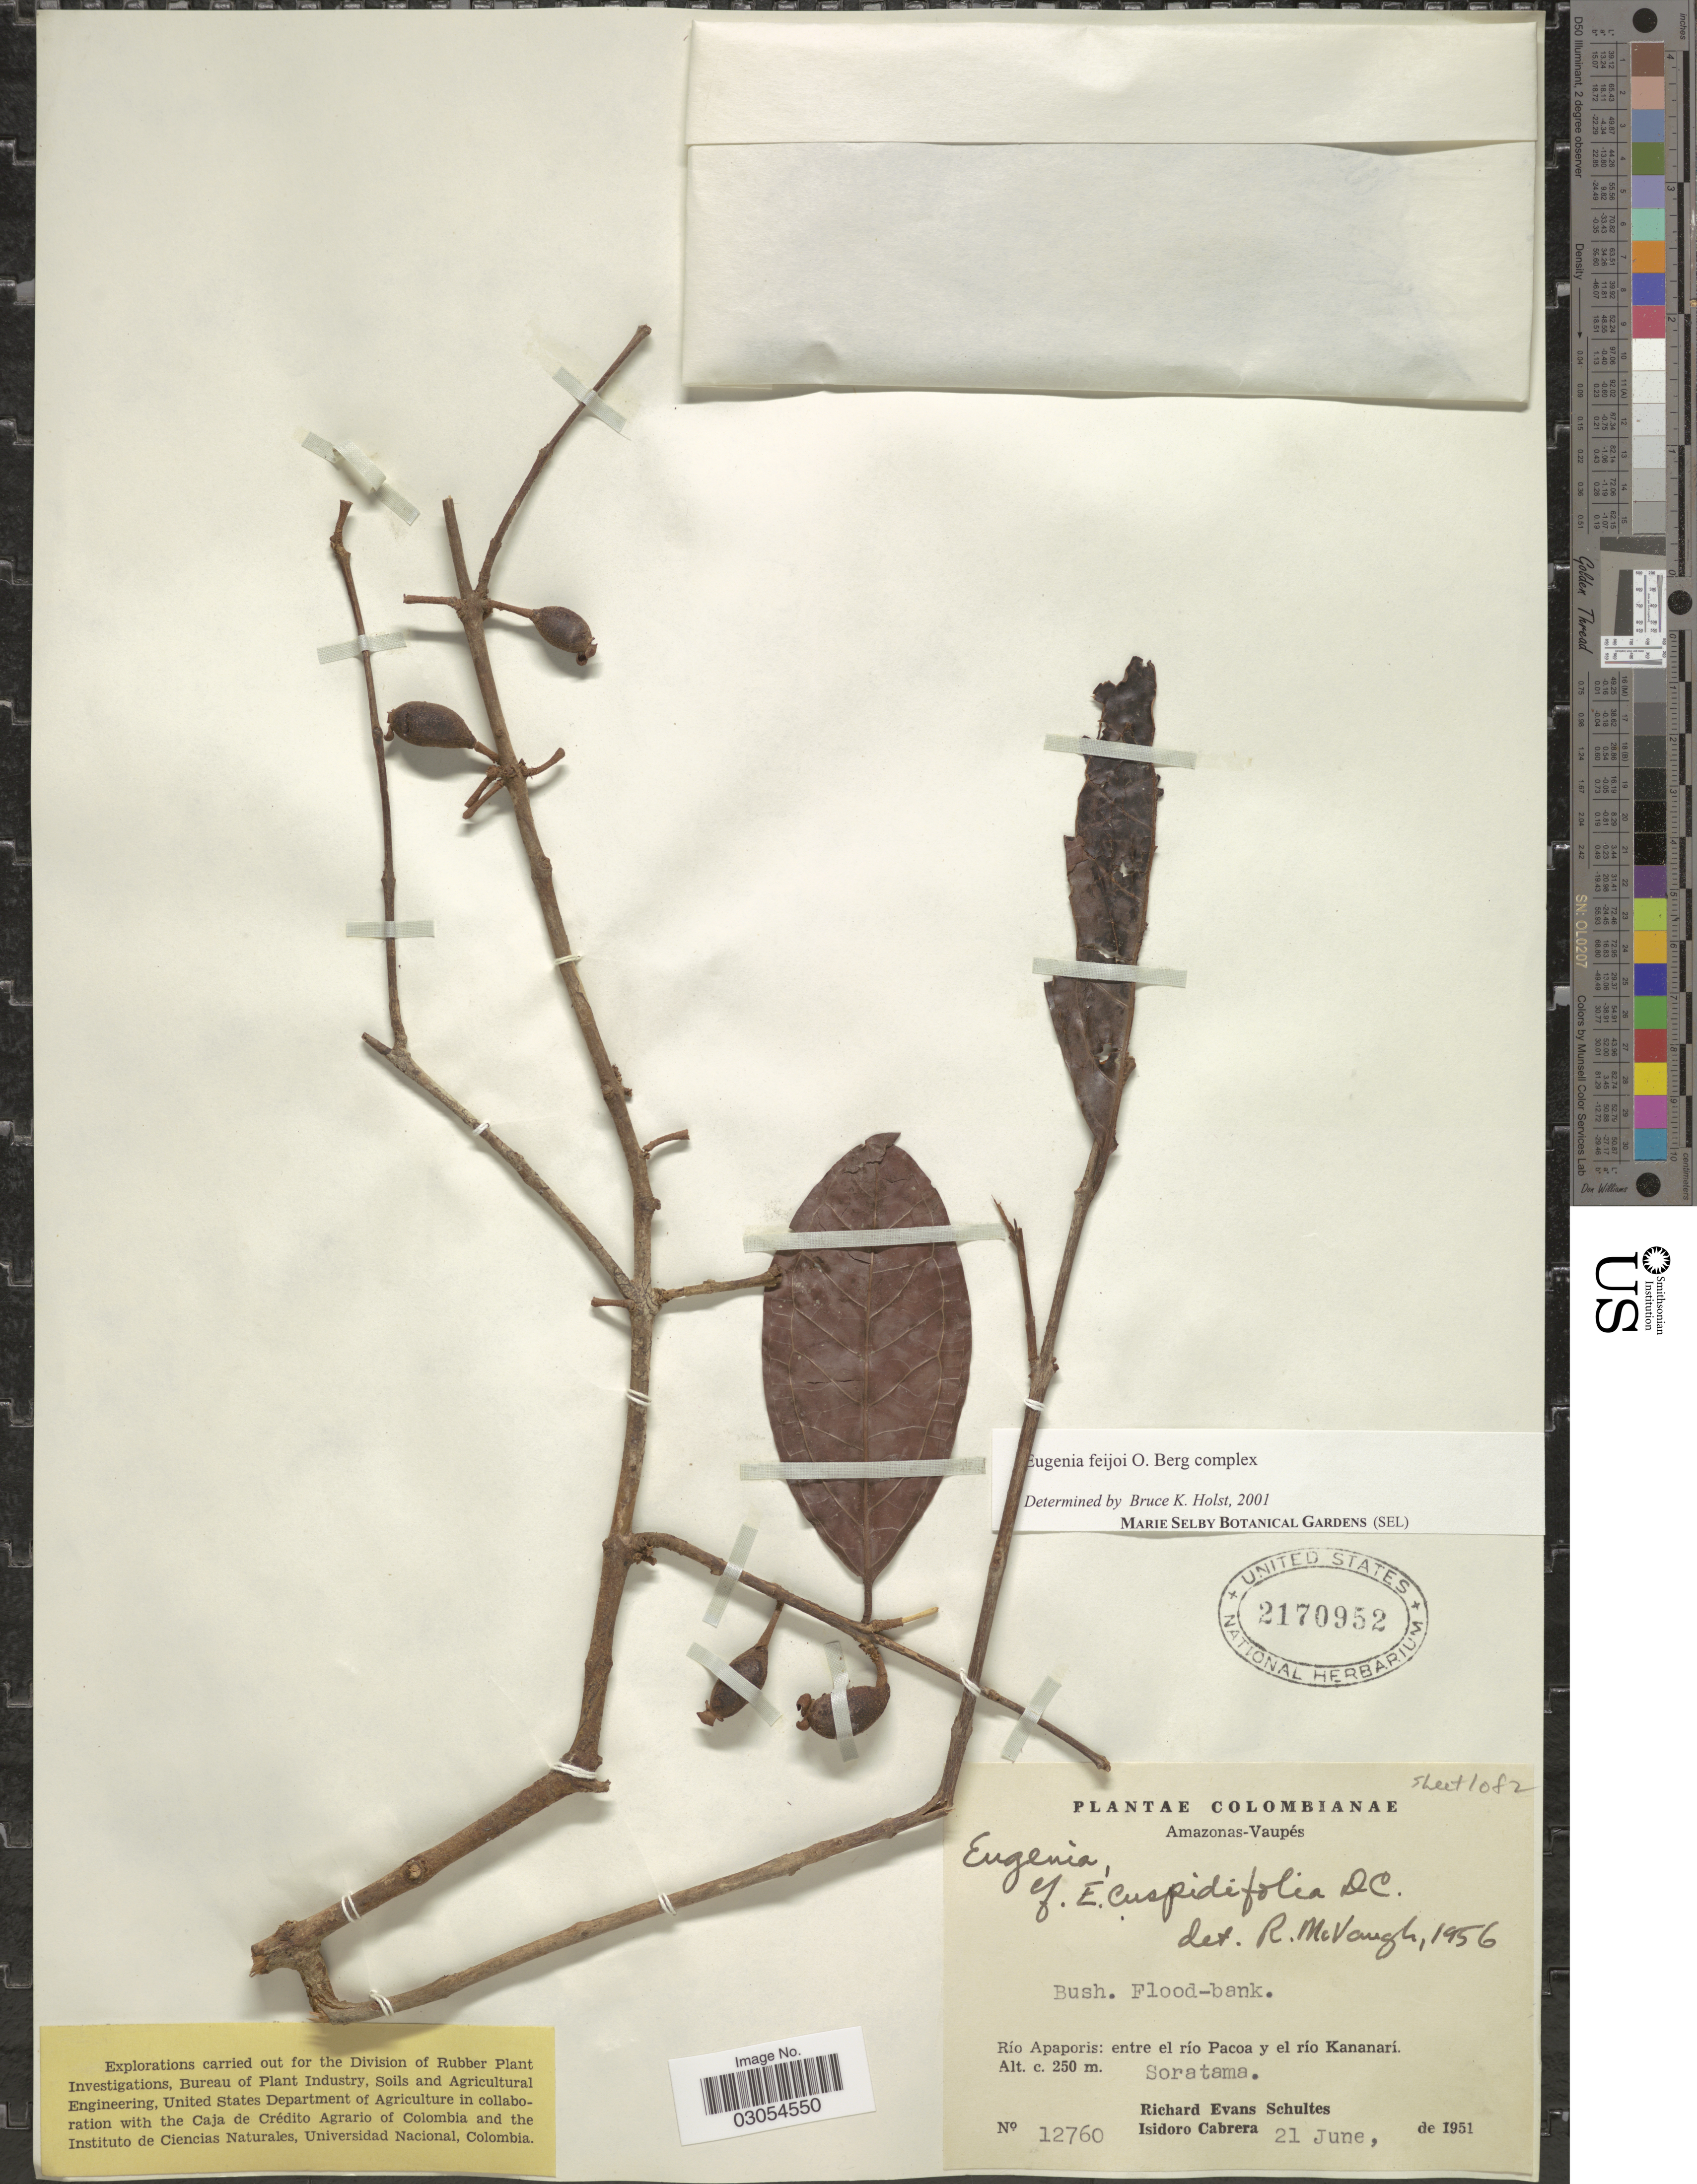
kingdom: Plantae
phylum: Tracheophyta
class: Magnoliopsida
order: Myrtales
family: Myrtaceae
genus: Eugenia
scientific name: Eugenia moschata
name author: (Aubl.) Nied. ex Durand & B.D. Jacks.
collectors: R. E. Schultes & I. Cabrera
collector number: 12760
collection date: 1951-06-21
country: Colombia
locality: Amazonas - Vaupés. Río Apaporis: entre el río Pacoa y el rio Kananarí. Soratama.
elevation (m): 250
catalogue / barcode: US 2170952